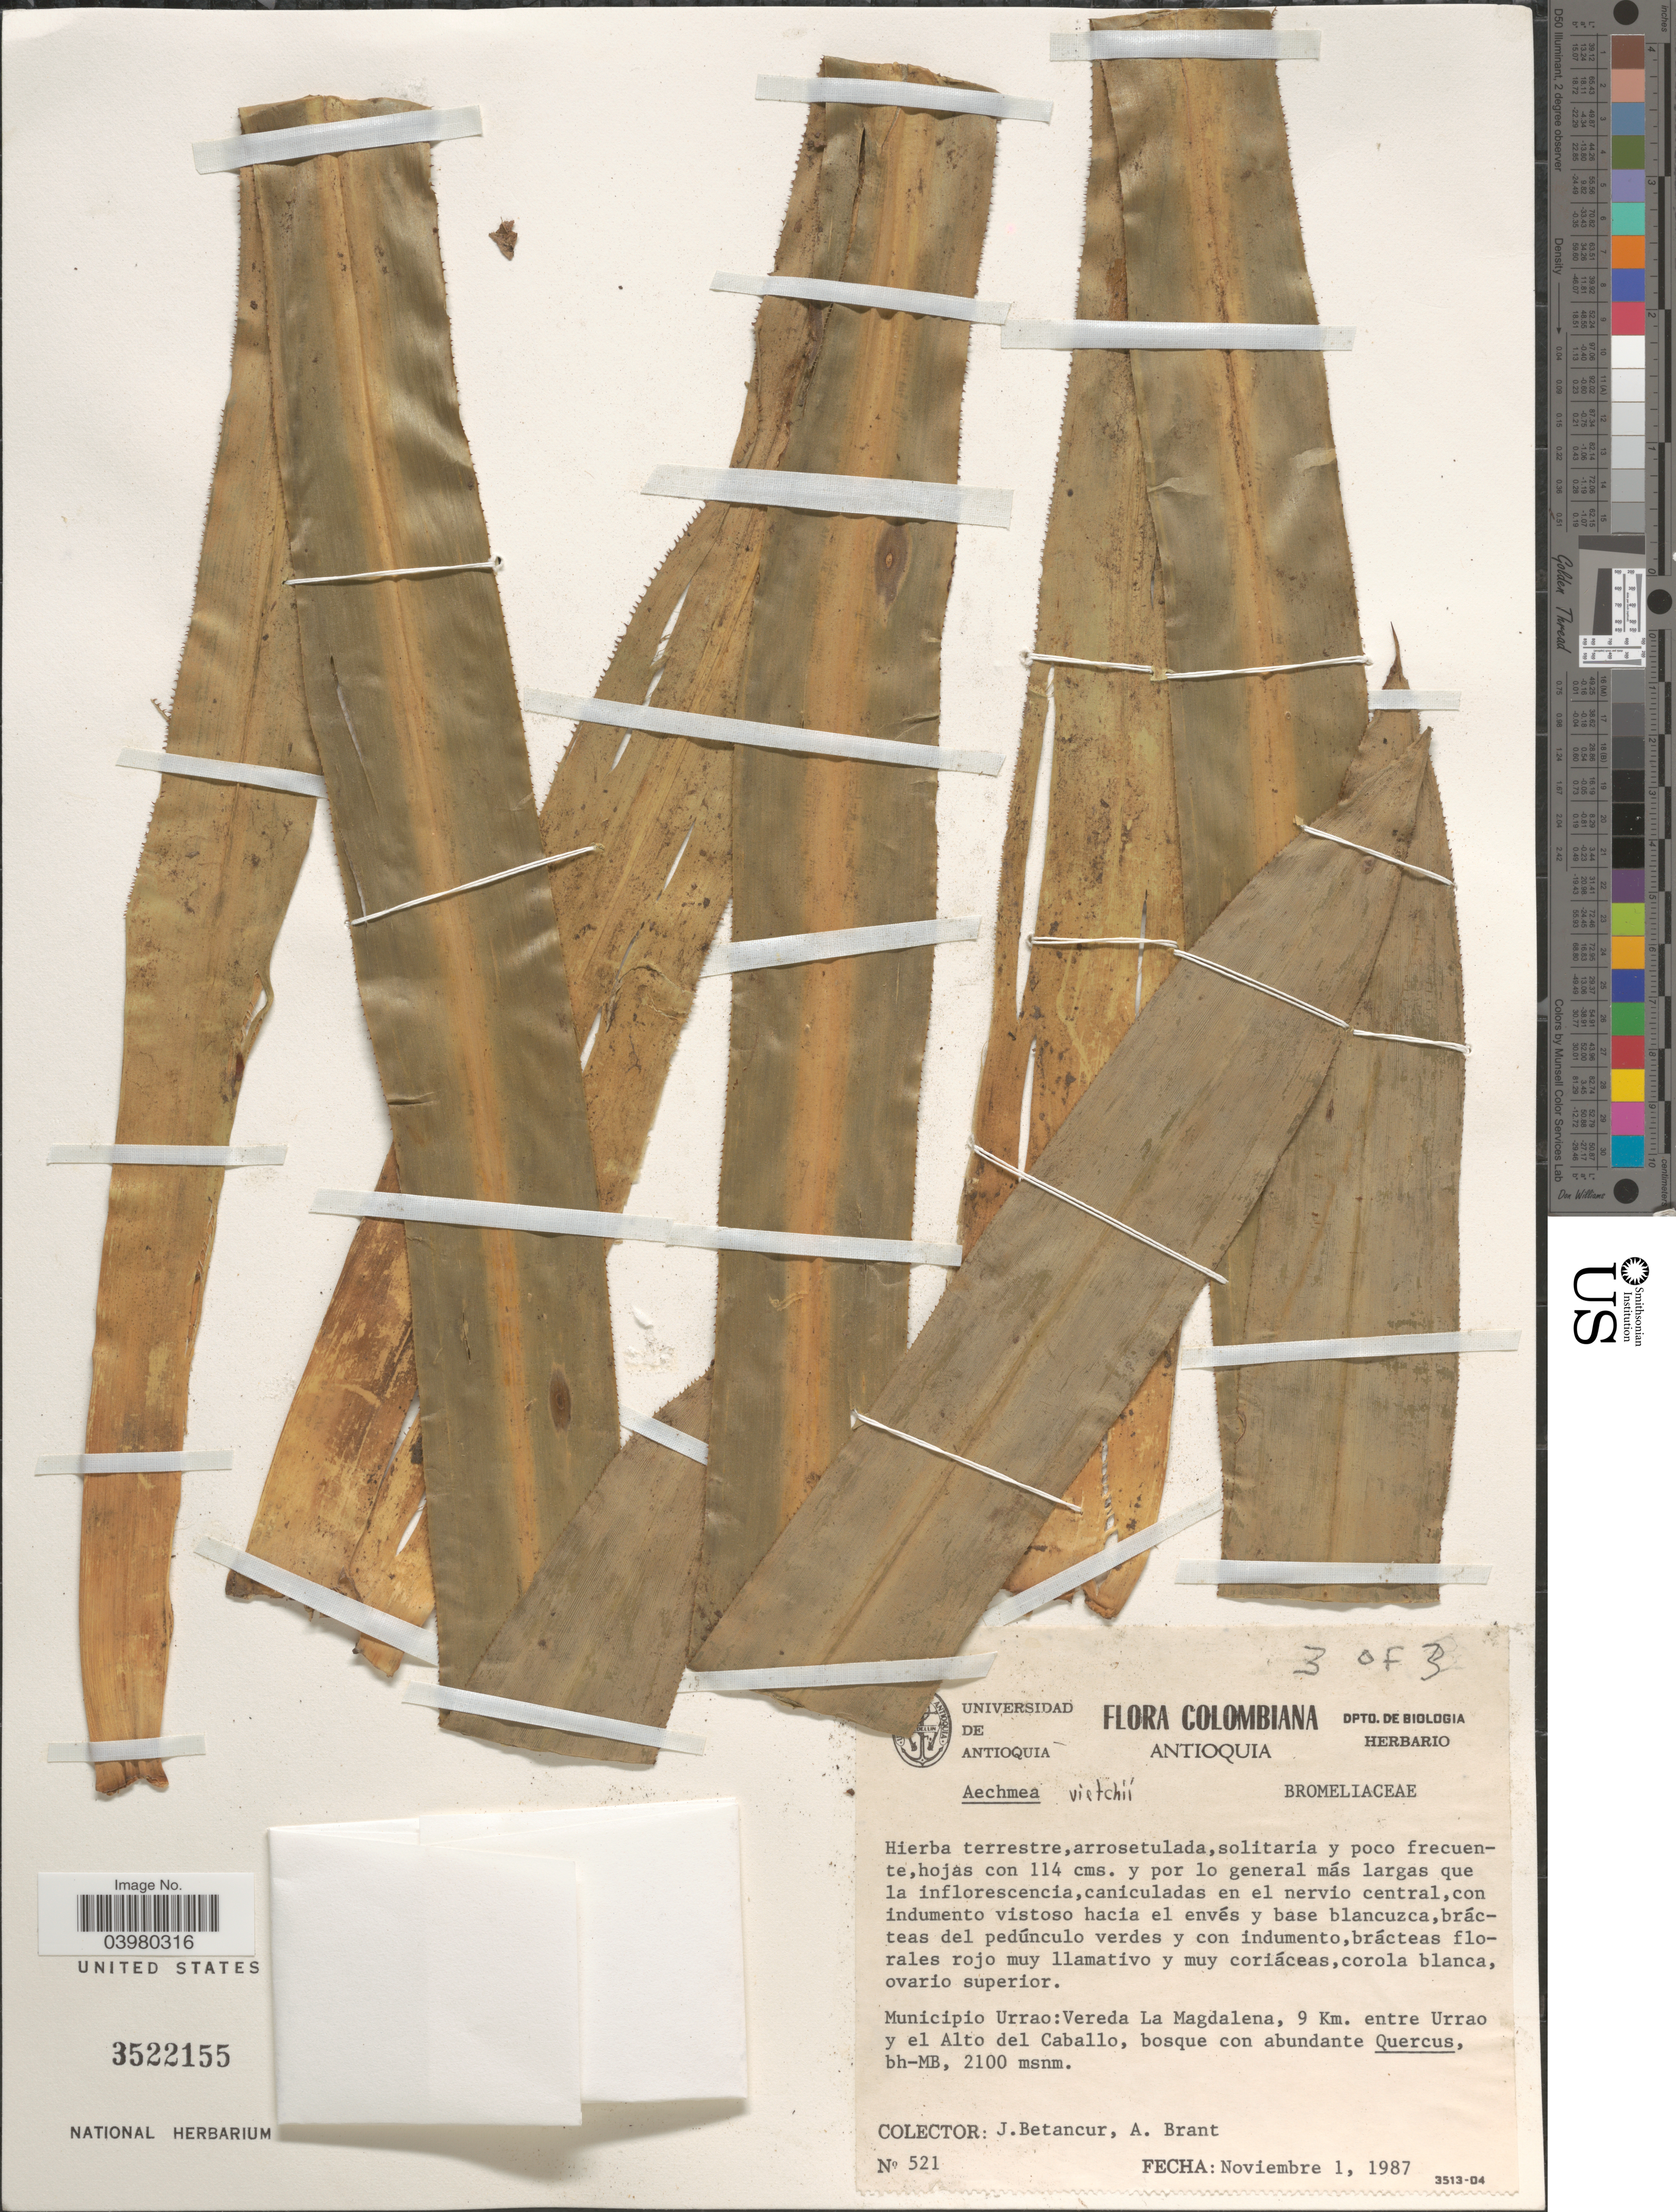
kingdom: Plantae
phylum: Tracheophyta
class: Liliopsida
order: Poales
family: Bromeliaceae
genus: Aechmea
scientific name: Aechmea veitchii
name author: Baker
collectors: J. Betancur & A. Brant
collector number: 521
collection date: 1987-11-01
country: Colombia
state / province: Antioquia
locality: Municipio Urrao: Vereda La Magdalena, 9 Km. entre Urrao y el Alto del Caballo.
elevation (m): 2100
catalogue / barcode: US 3522155